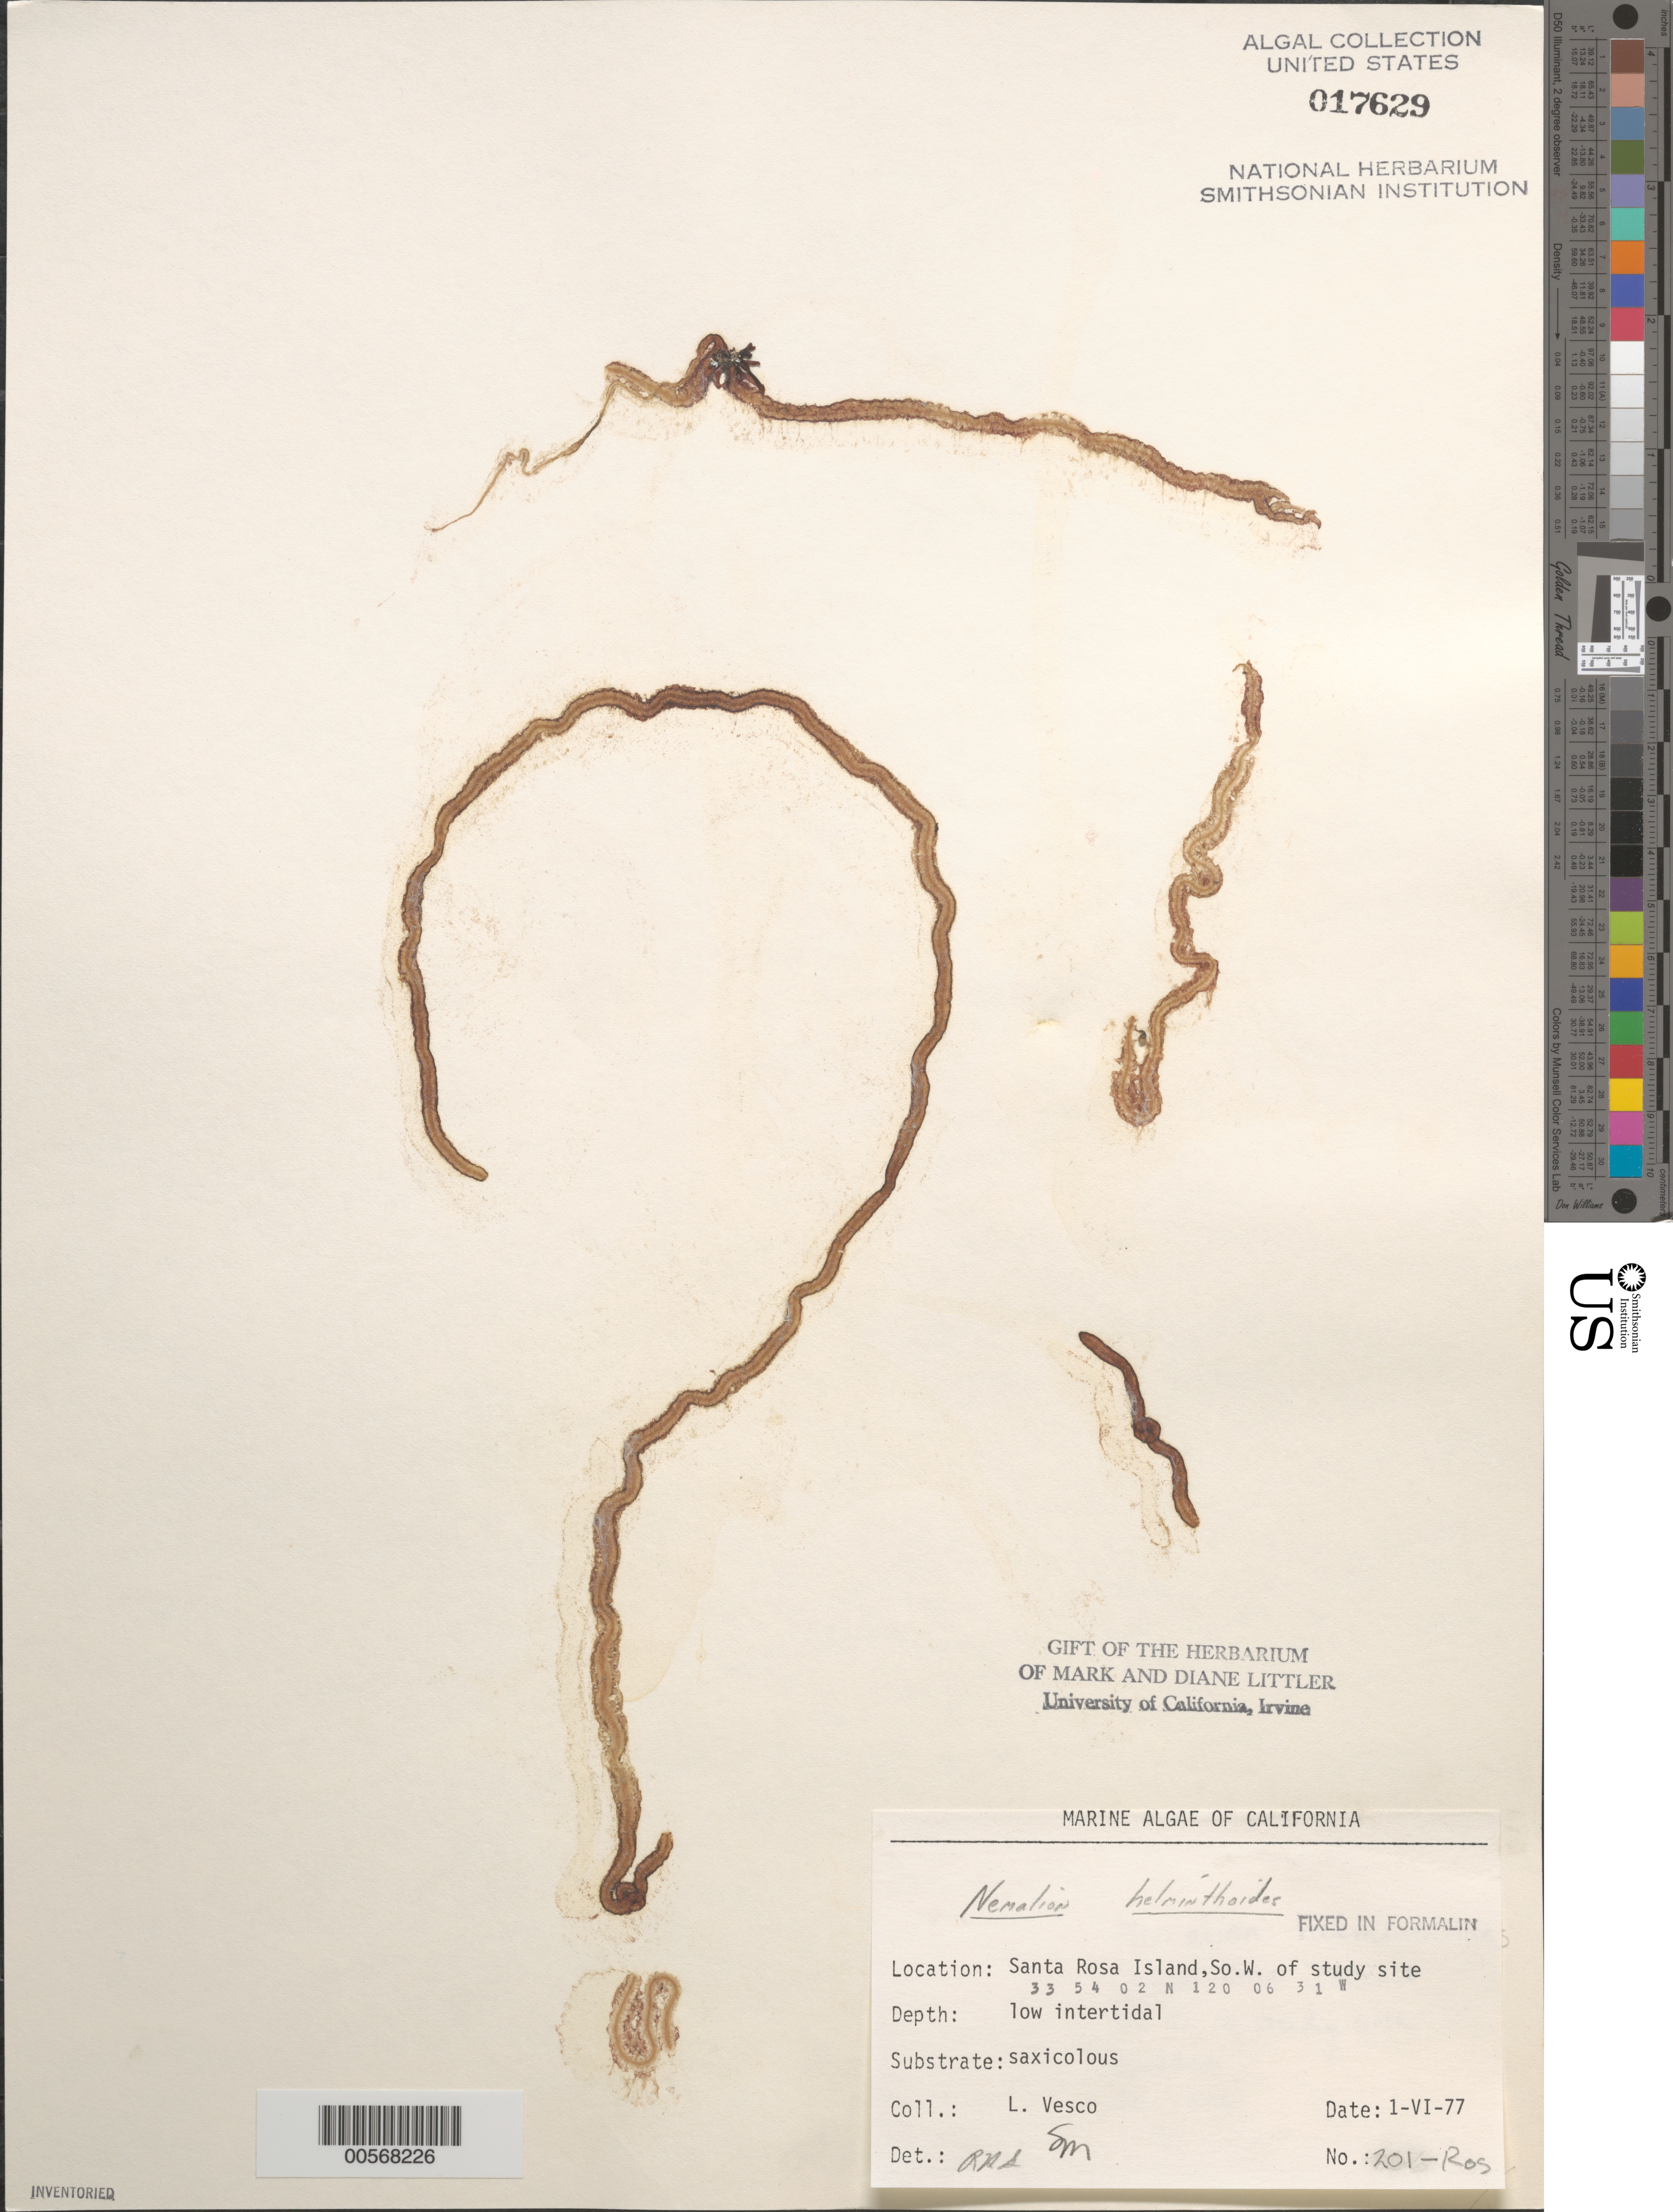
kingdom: Plantae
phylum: Rhodophyta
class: Florideophyceae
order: Nemaliales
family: Nemaliaceae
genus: Nemalion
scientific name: Nemalion multifidum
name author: (Lyngb.) Chauvin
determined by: Algae name updating Project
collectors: L. Vesco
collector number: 201-ROS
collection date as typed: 01 Jun 1977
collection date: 1977-06-01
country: United States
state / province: California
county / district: Santa Barbara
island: Santa Rosa Island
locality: Johnson's Lee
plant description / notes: BLM-SOCALBIGHT Rocky Intertidal Survey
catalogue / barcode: US 17629